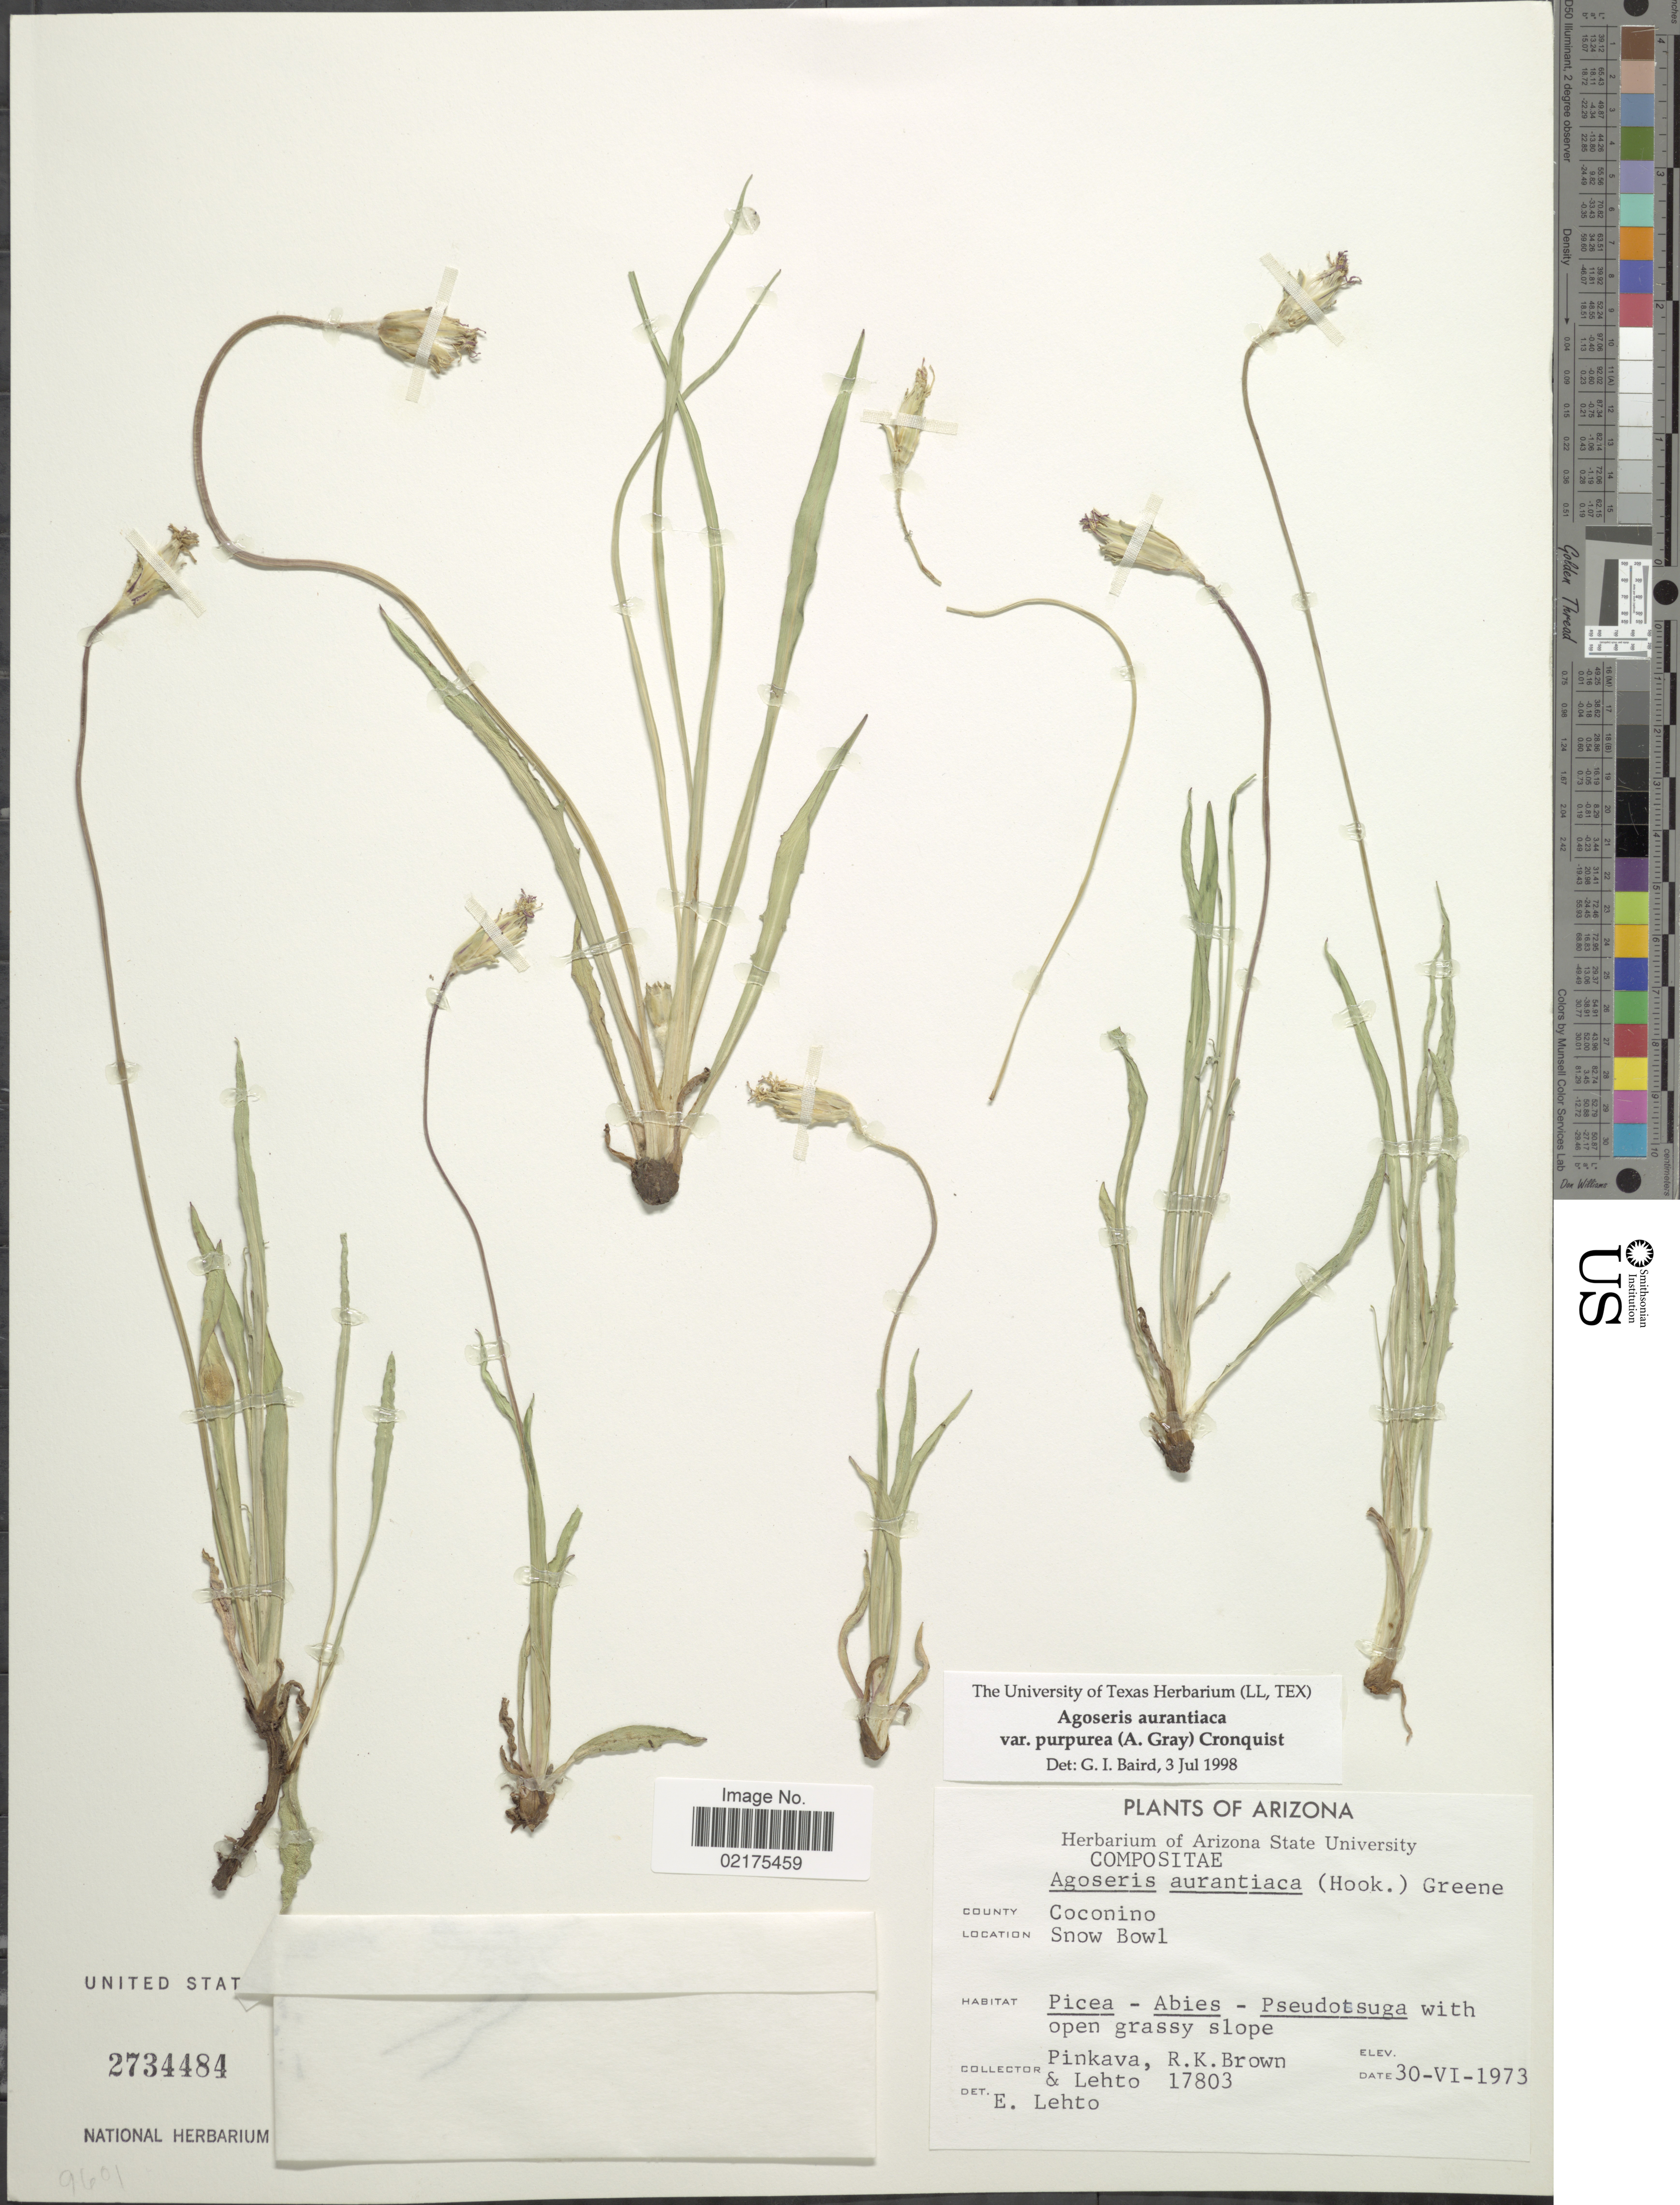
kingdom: Plantae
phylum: Tracheophyta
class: Magnoliopsida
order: Asterales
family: Asteraceae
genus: Agoseris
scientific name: Agoseris aurantiaca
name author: (Hook.) Greene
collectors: D. J. Pinkava, R. K. Brown & Letho, E.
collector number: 17803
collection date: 1973-07-30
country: United States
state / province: Arizona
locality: County Coconino, Snow Bowl.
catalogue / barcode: US 2734484